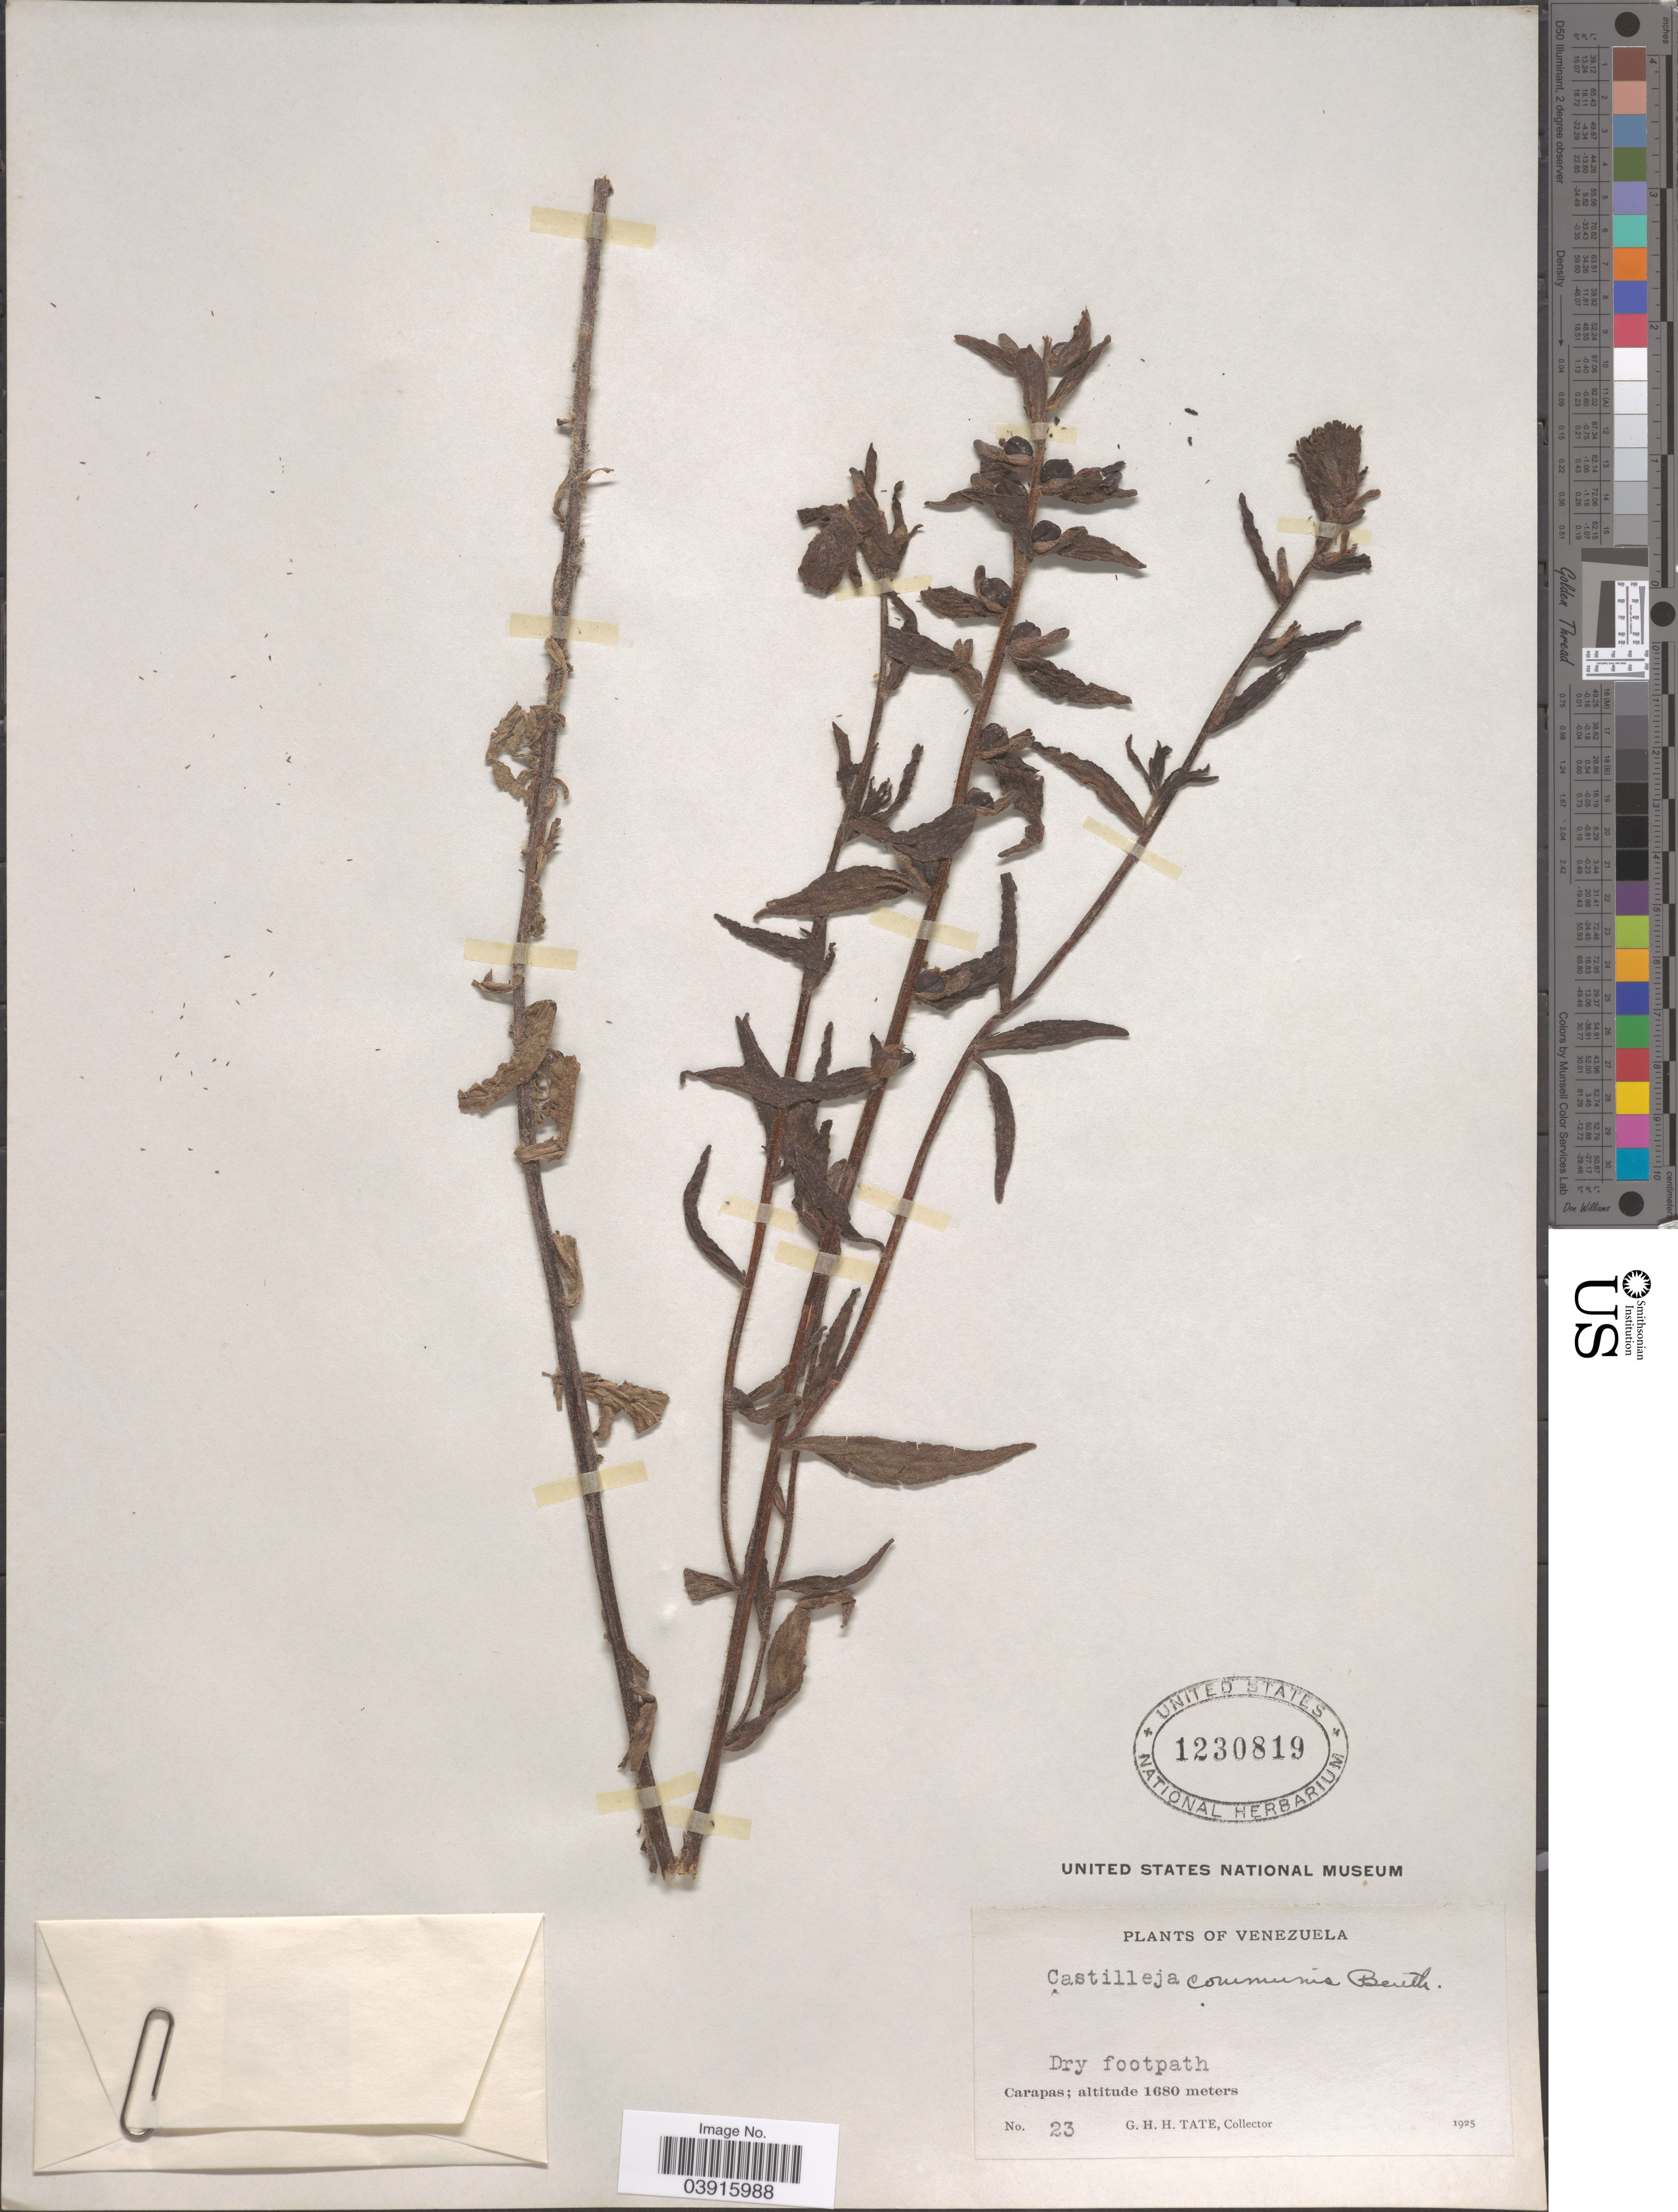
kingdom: Plantae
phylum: Tracheophyta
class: Magnoliopsida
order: Lamiales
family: Orobanchaceae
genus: Castilleja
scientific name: Castilleja communis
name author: Benth.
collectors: G. Tate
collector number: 23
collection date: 1925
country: Venezuela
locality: Carapas.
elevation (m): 1680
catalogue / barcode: US 1230819